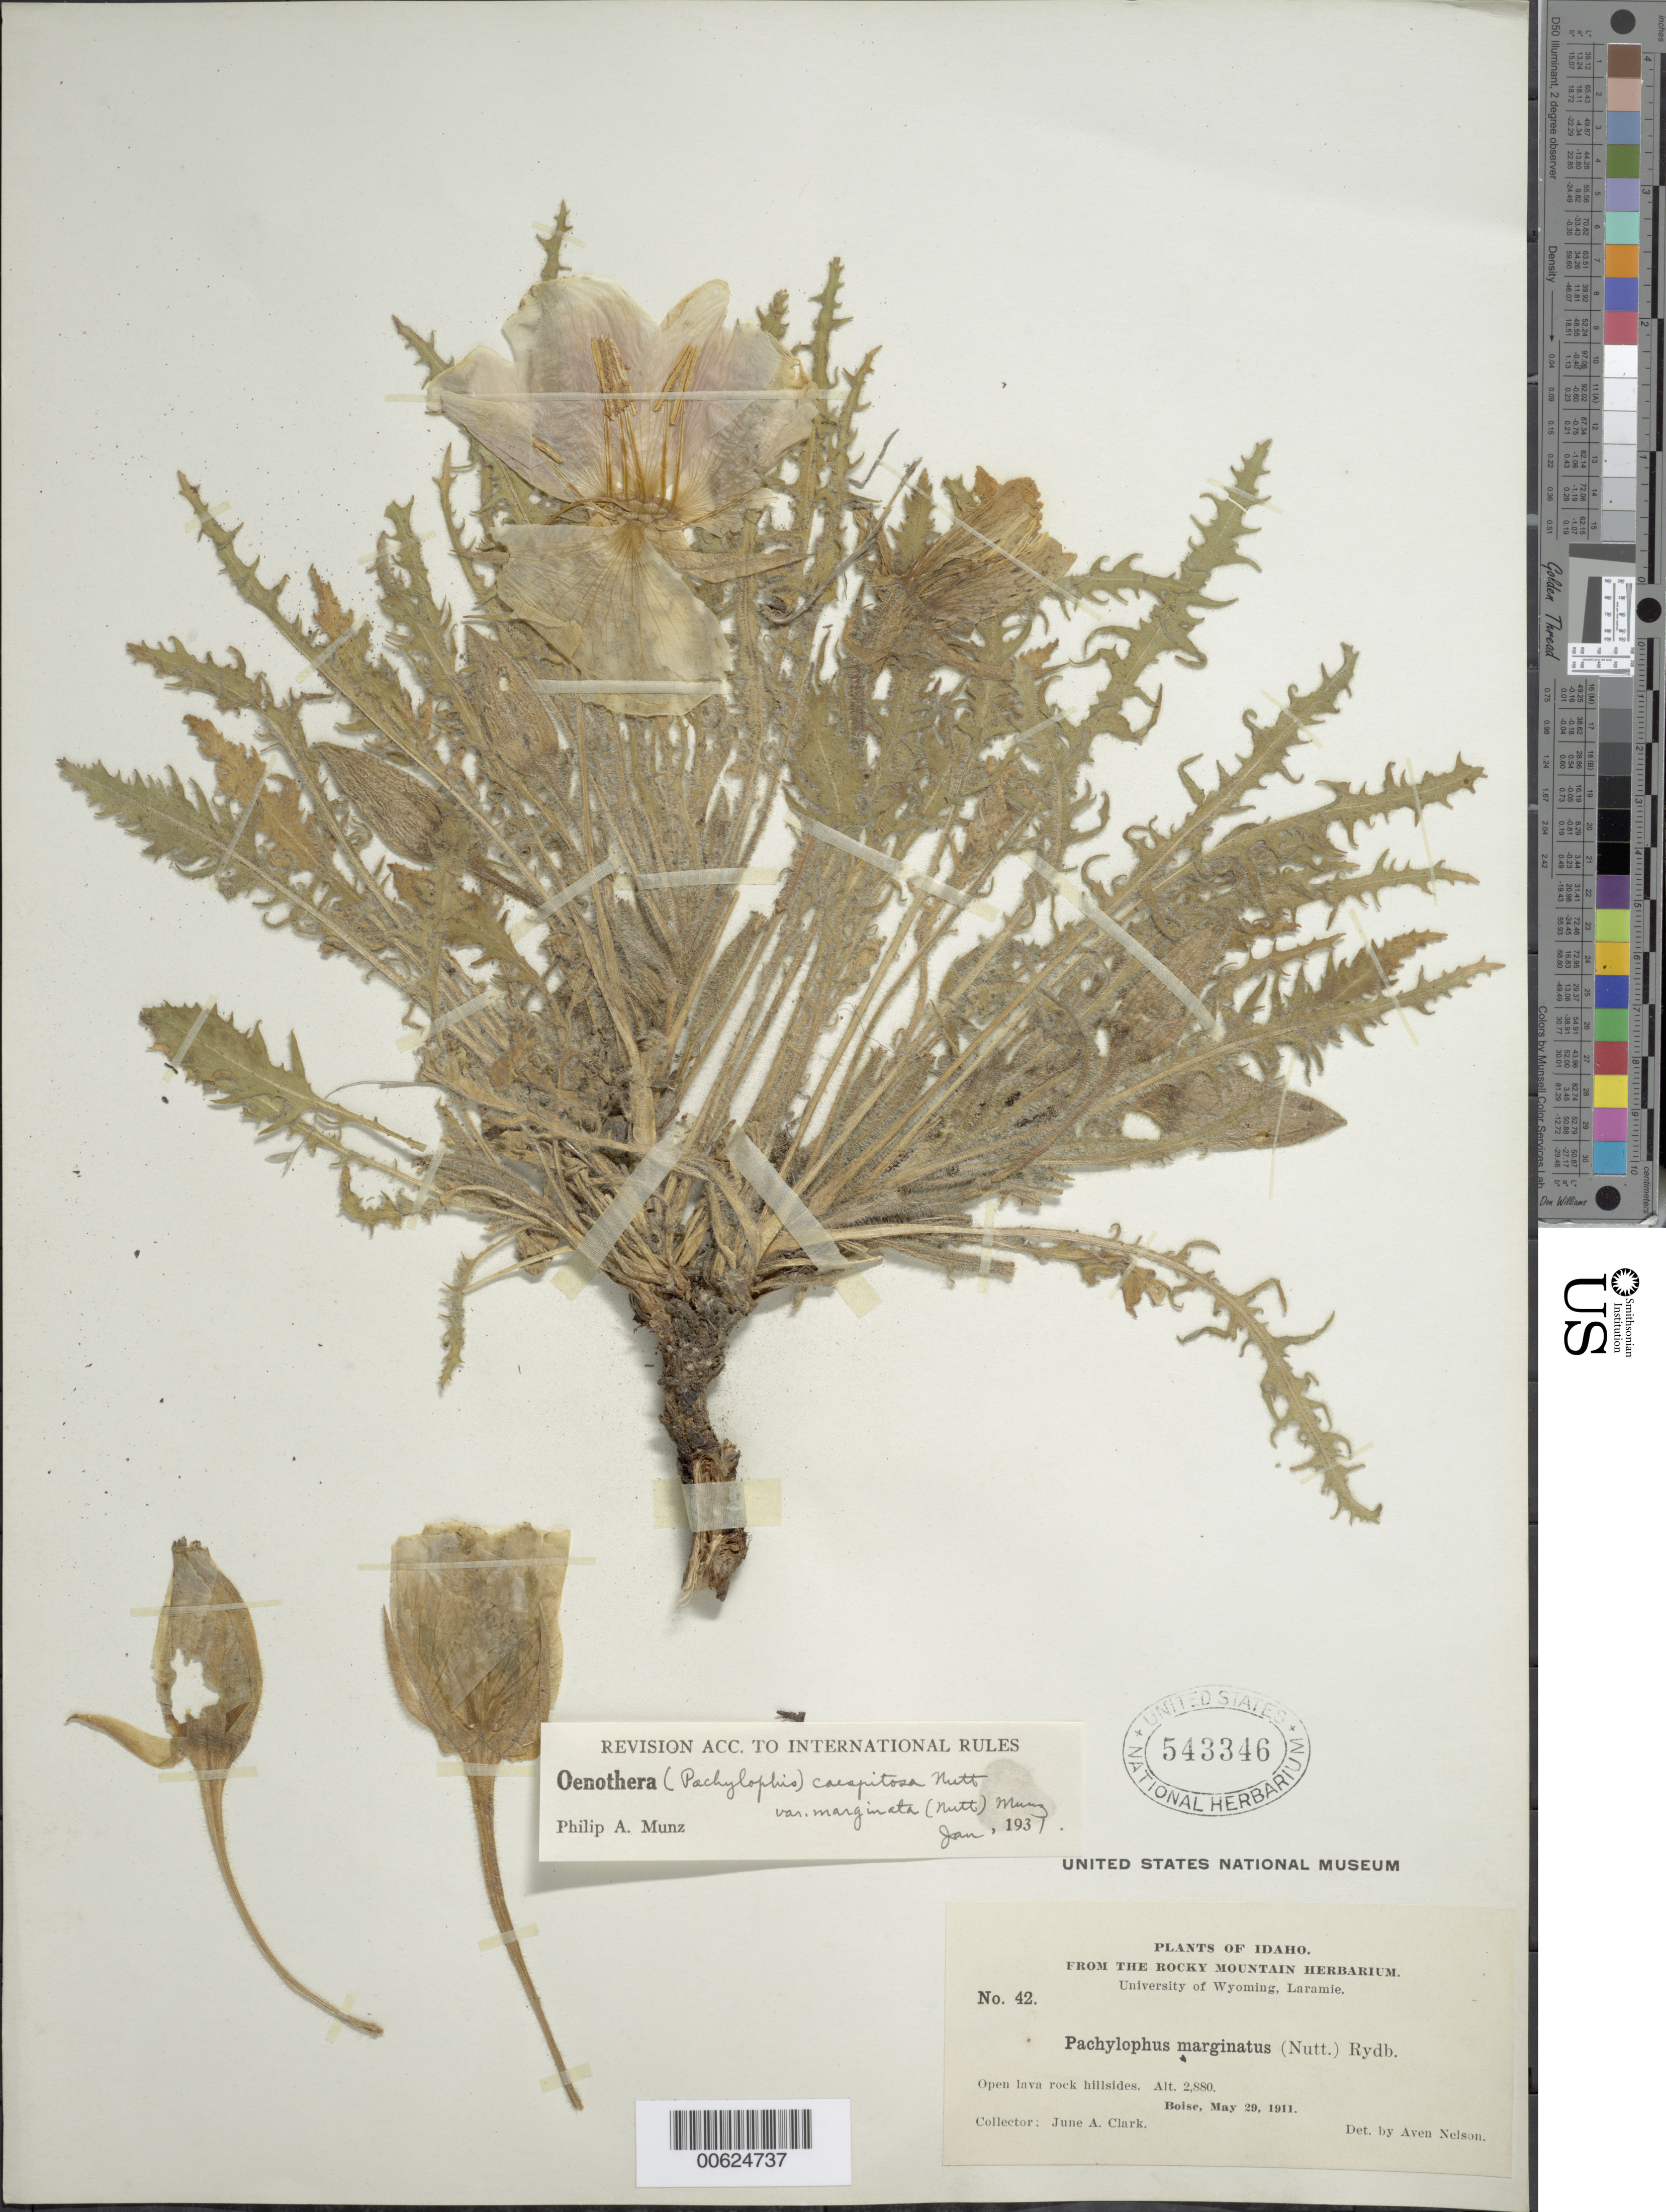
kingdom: Plantae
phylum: Tracheophyta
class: Magnoliopsida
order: Myrtales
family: Onagraceae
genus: Oenothera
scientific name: Oenothera cespitosa subsp. marginata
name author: (Nutt. ex Hook. & Arn.) Munz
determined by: Munz, Philip A.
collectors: J. A. Clark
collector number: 42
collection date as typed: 29 May 1911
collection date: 1911-05-29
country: United States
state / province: Idaho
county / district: Boise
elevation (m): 878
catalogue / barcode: US 543346